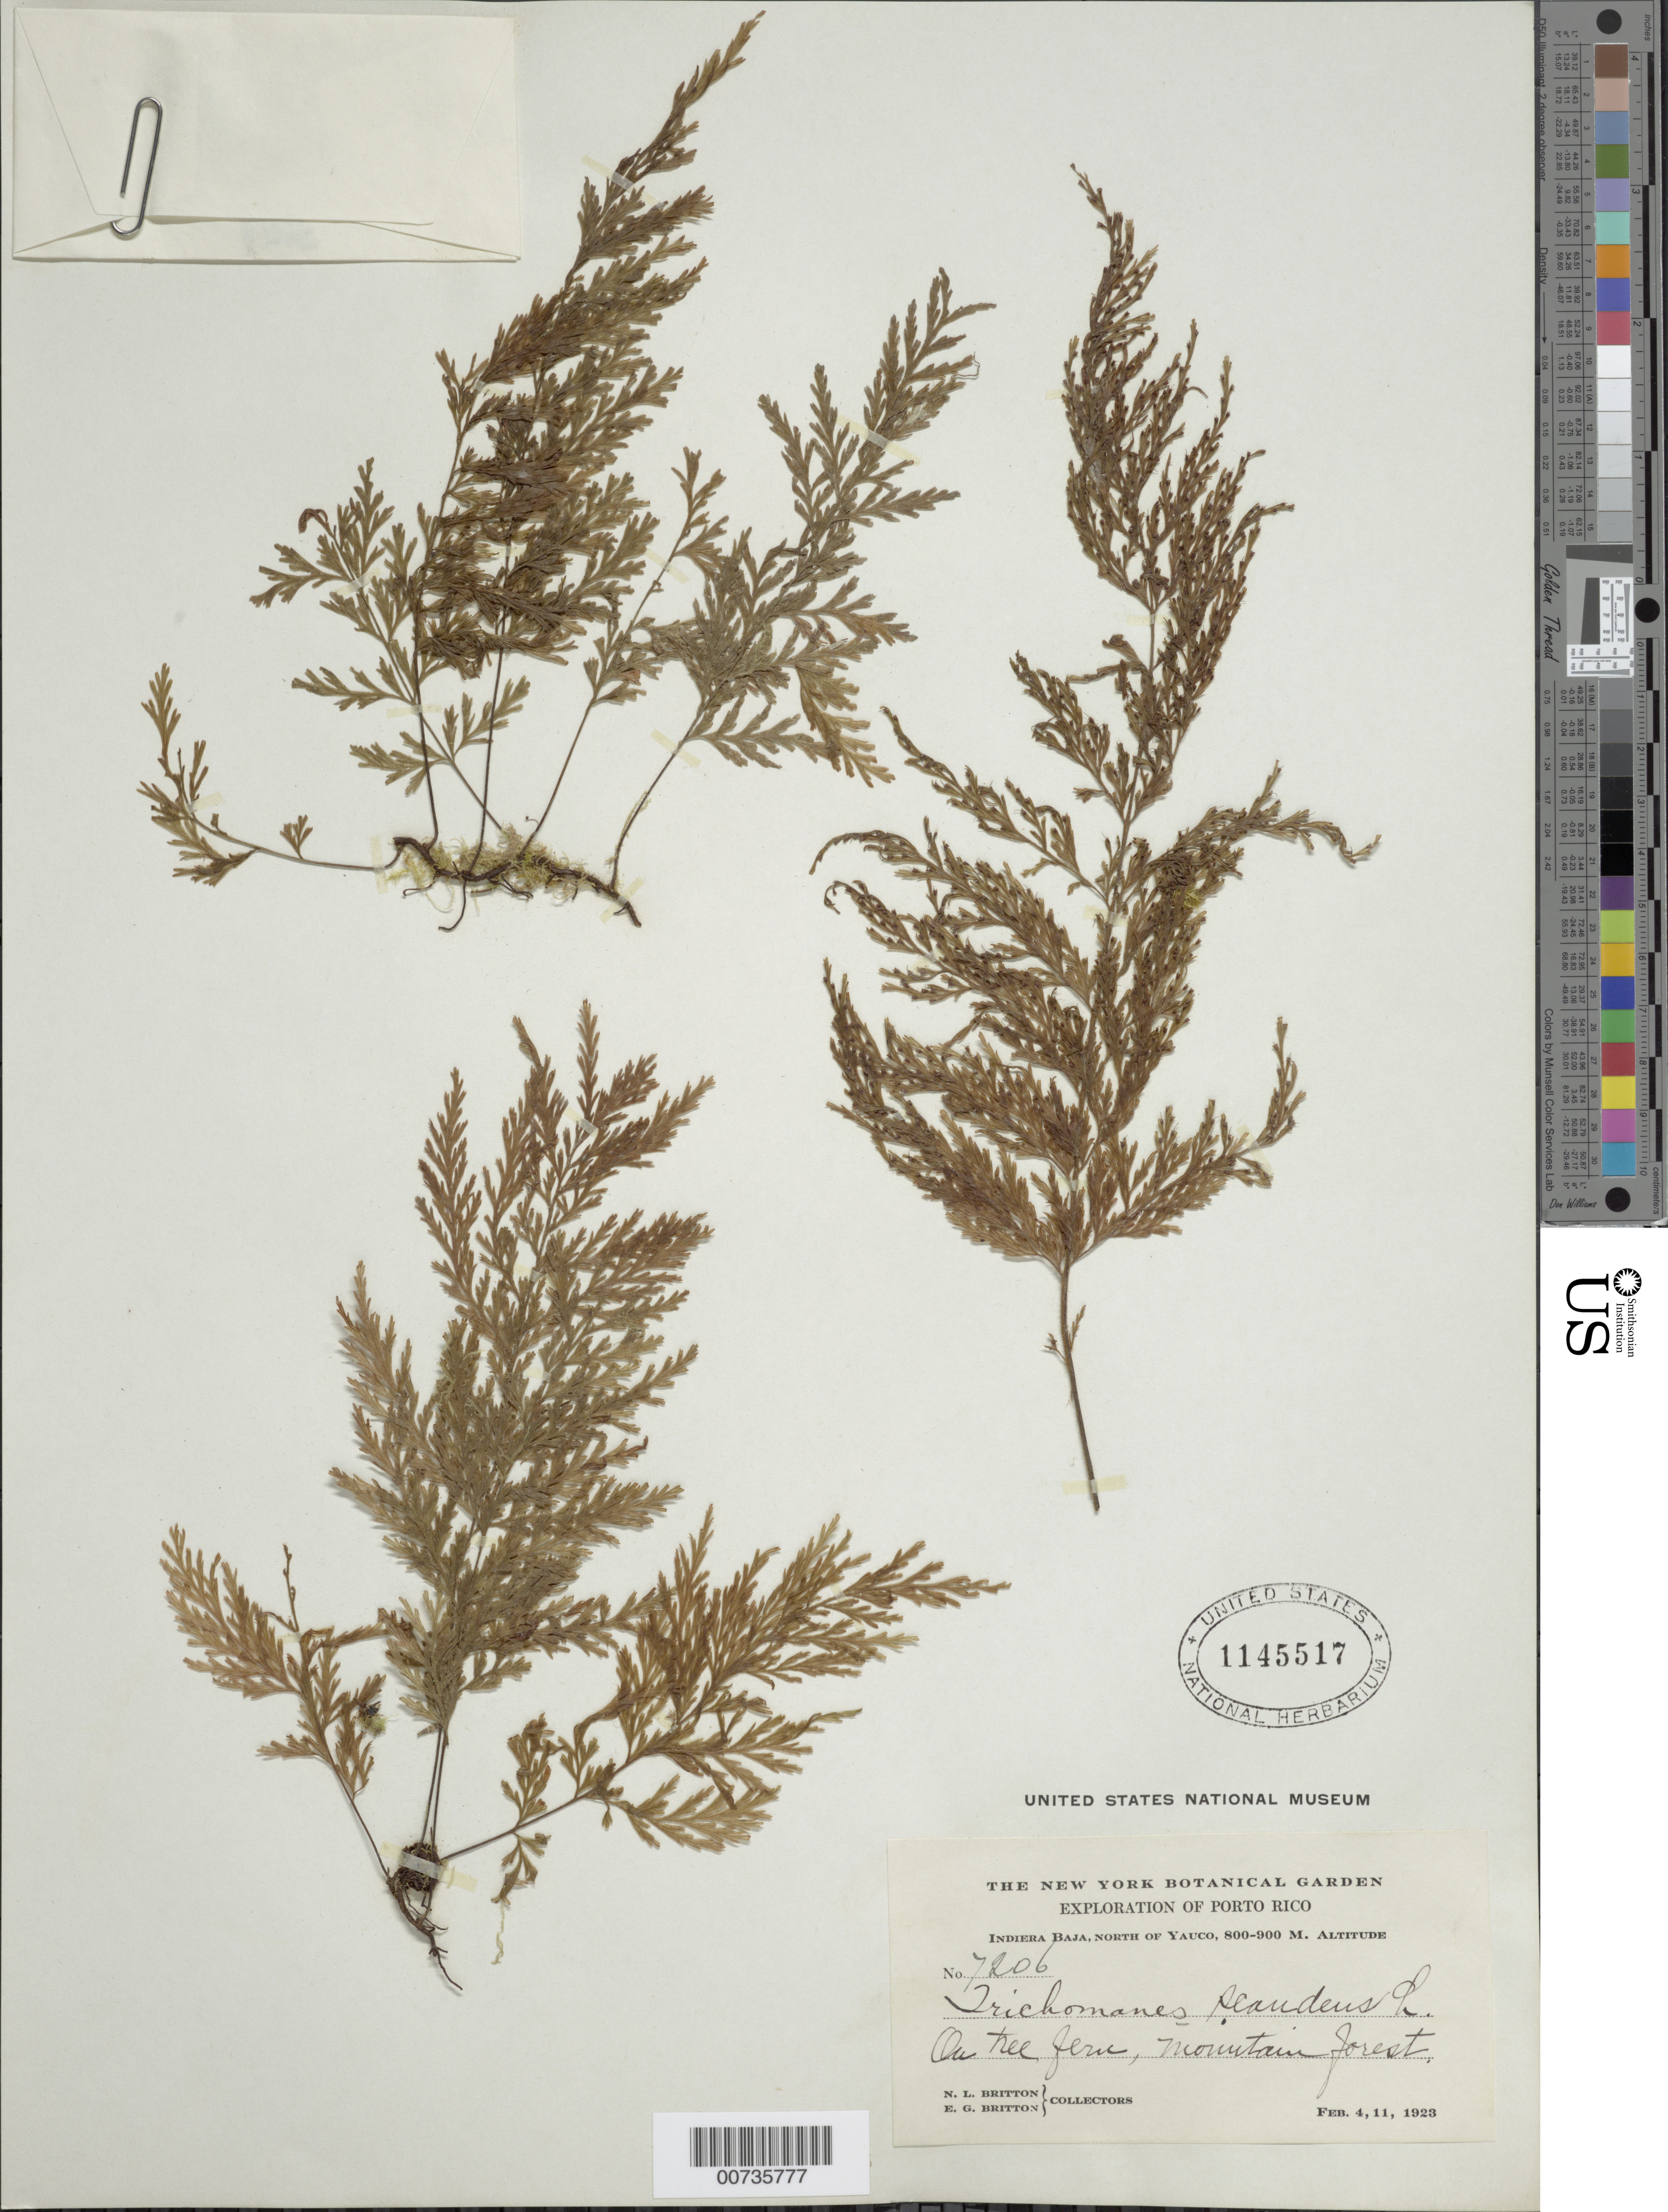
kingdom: Plantae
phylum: Tracheophyta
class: Polypodiopsida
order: Hymenophyllales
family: Hymenophyllaceae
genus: Trichomanes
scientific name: Trichomanes scandens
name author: L.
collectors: N. Britton & E. G. Britton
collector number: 7206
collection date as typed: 04 Feb 1923 to 11 Feb 1923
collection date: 1923-02-04/1923-02-11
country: Puerto Rico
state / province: Yauco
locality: Indiera Baja, N of Yauco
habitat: On tree fern, mountain forest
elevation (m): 800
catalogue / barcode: US 1145517